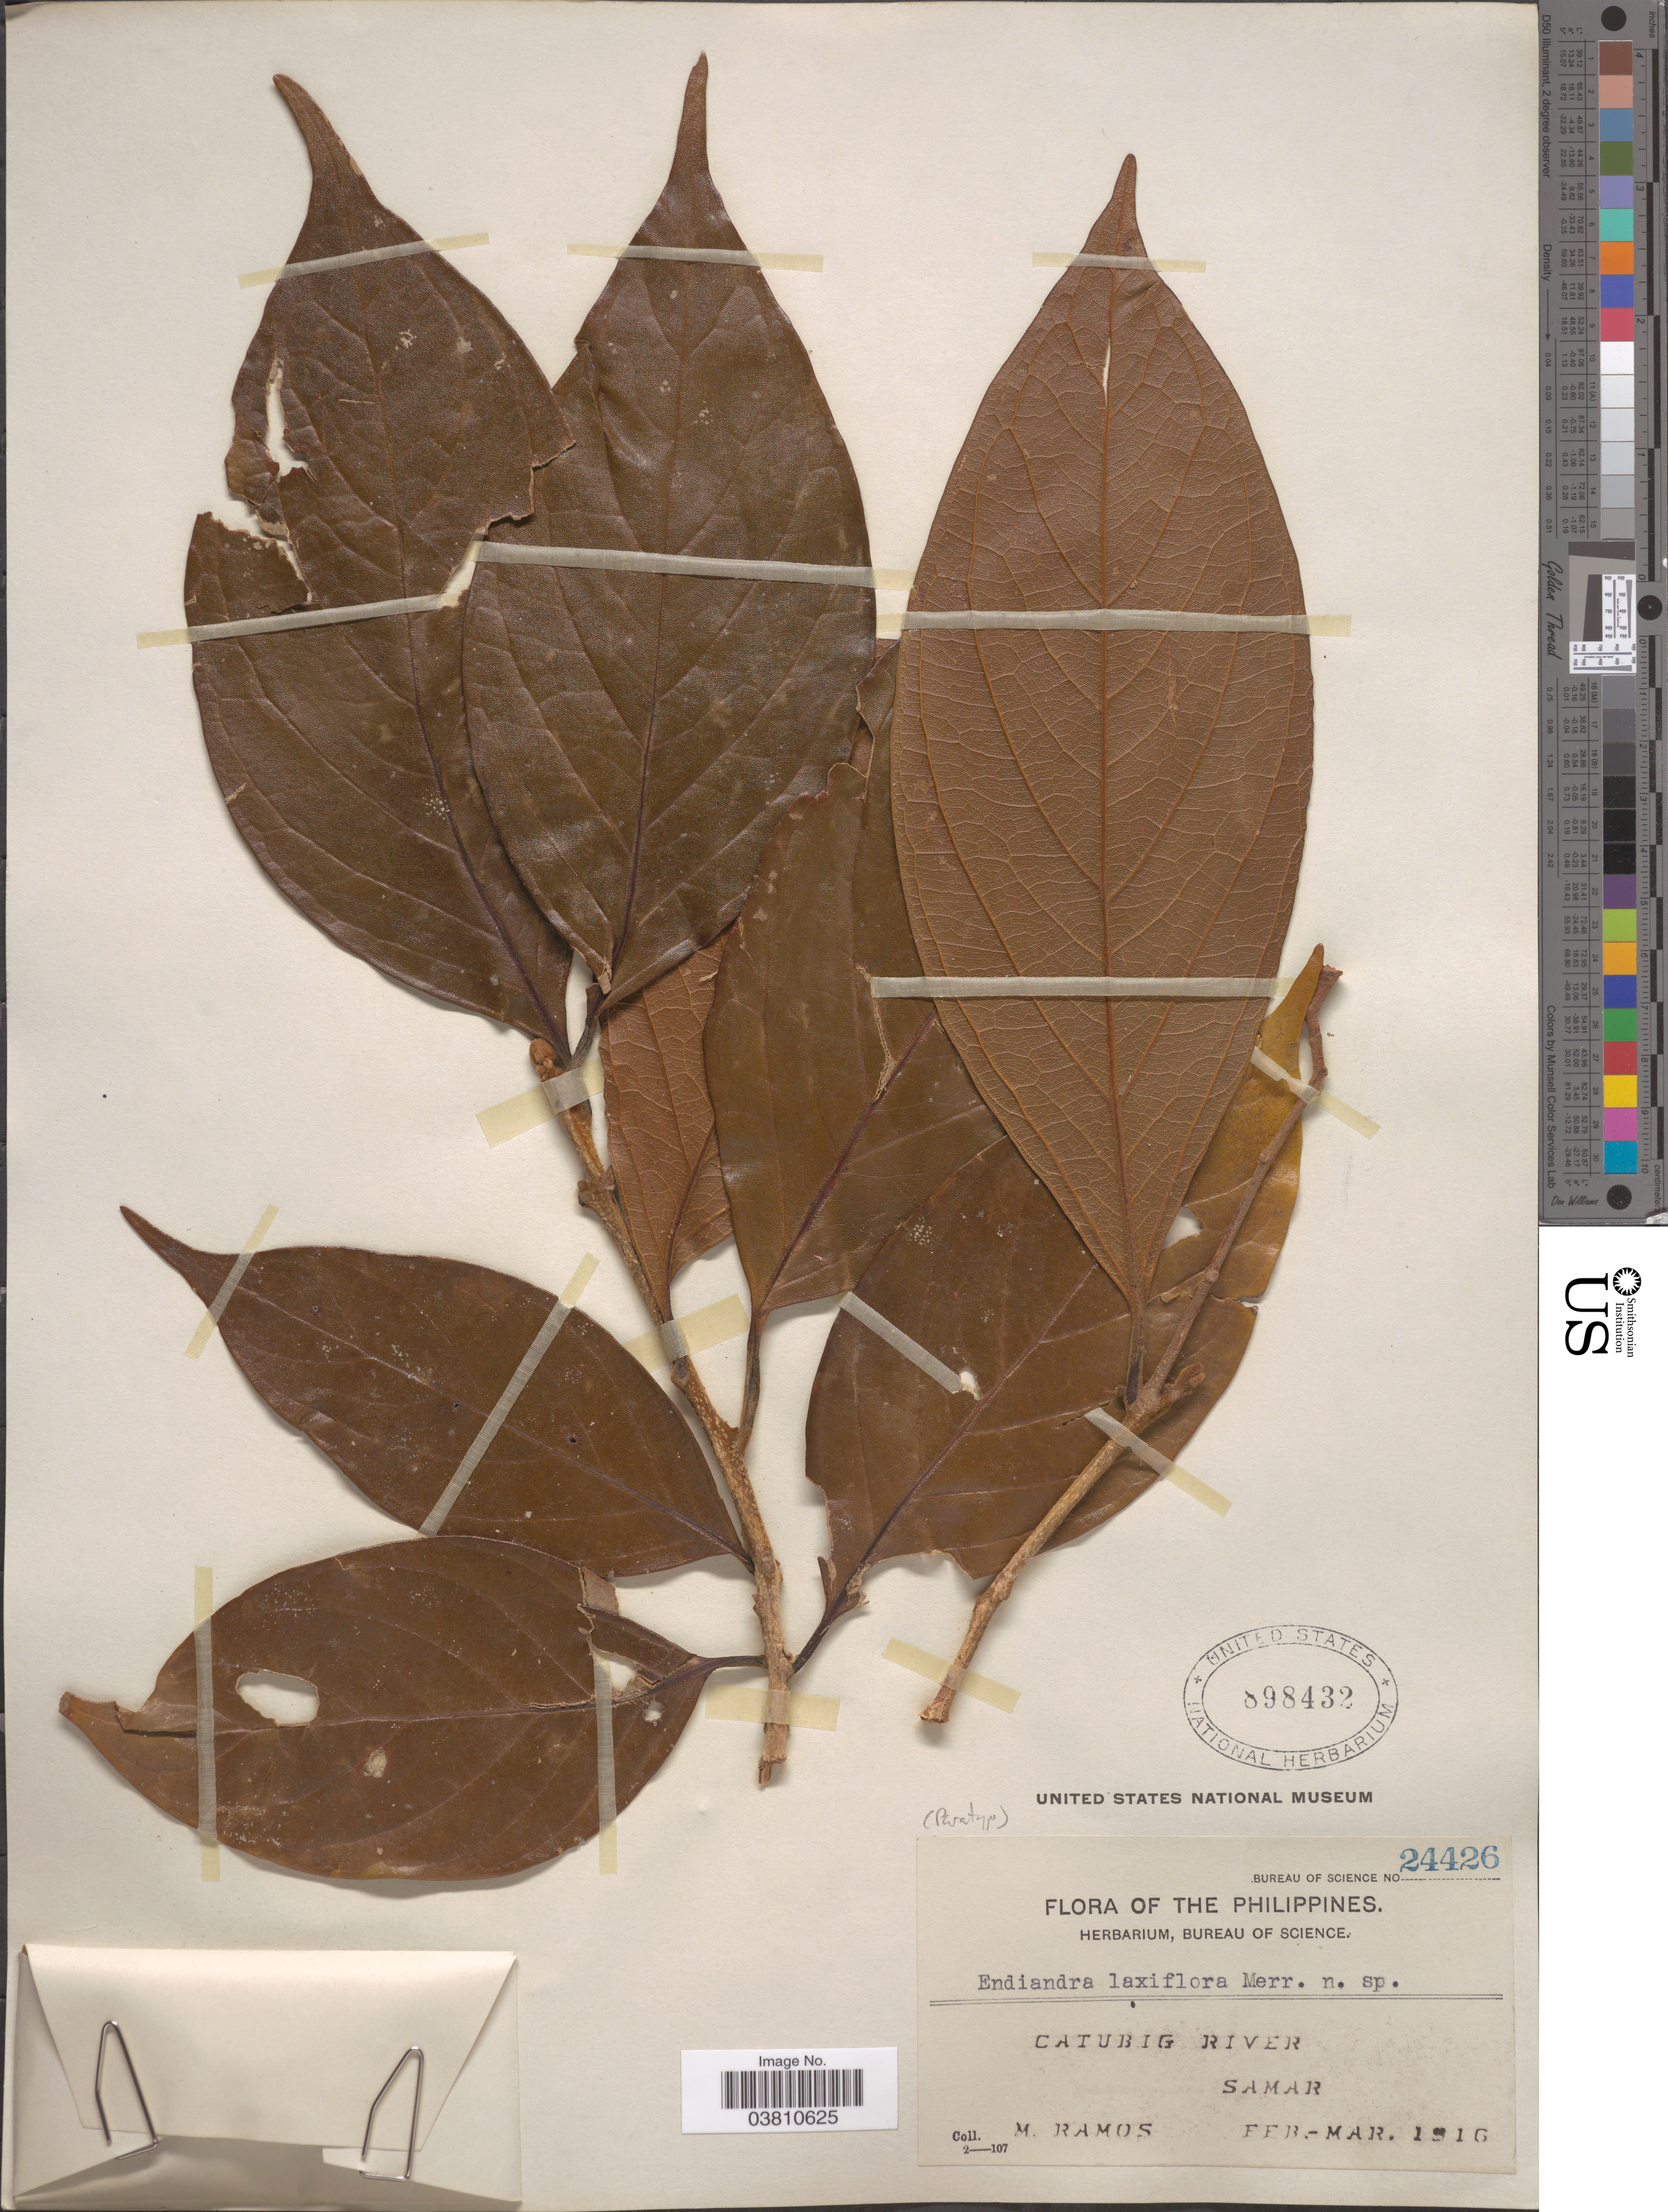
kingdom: Plantae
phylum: Tracheophyta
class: Magnoliopsida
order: Laurales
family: Lauraceae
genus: Endiandra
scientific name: Endiandra laxiflora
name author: Merr.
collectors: M. Ramos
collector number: Bureau of Science 24426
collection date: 1916-02/1916-03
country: Philippines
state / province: Eastern Visayas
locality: Catubig River, Samar.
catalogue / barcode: US 898432